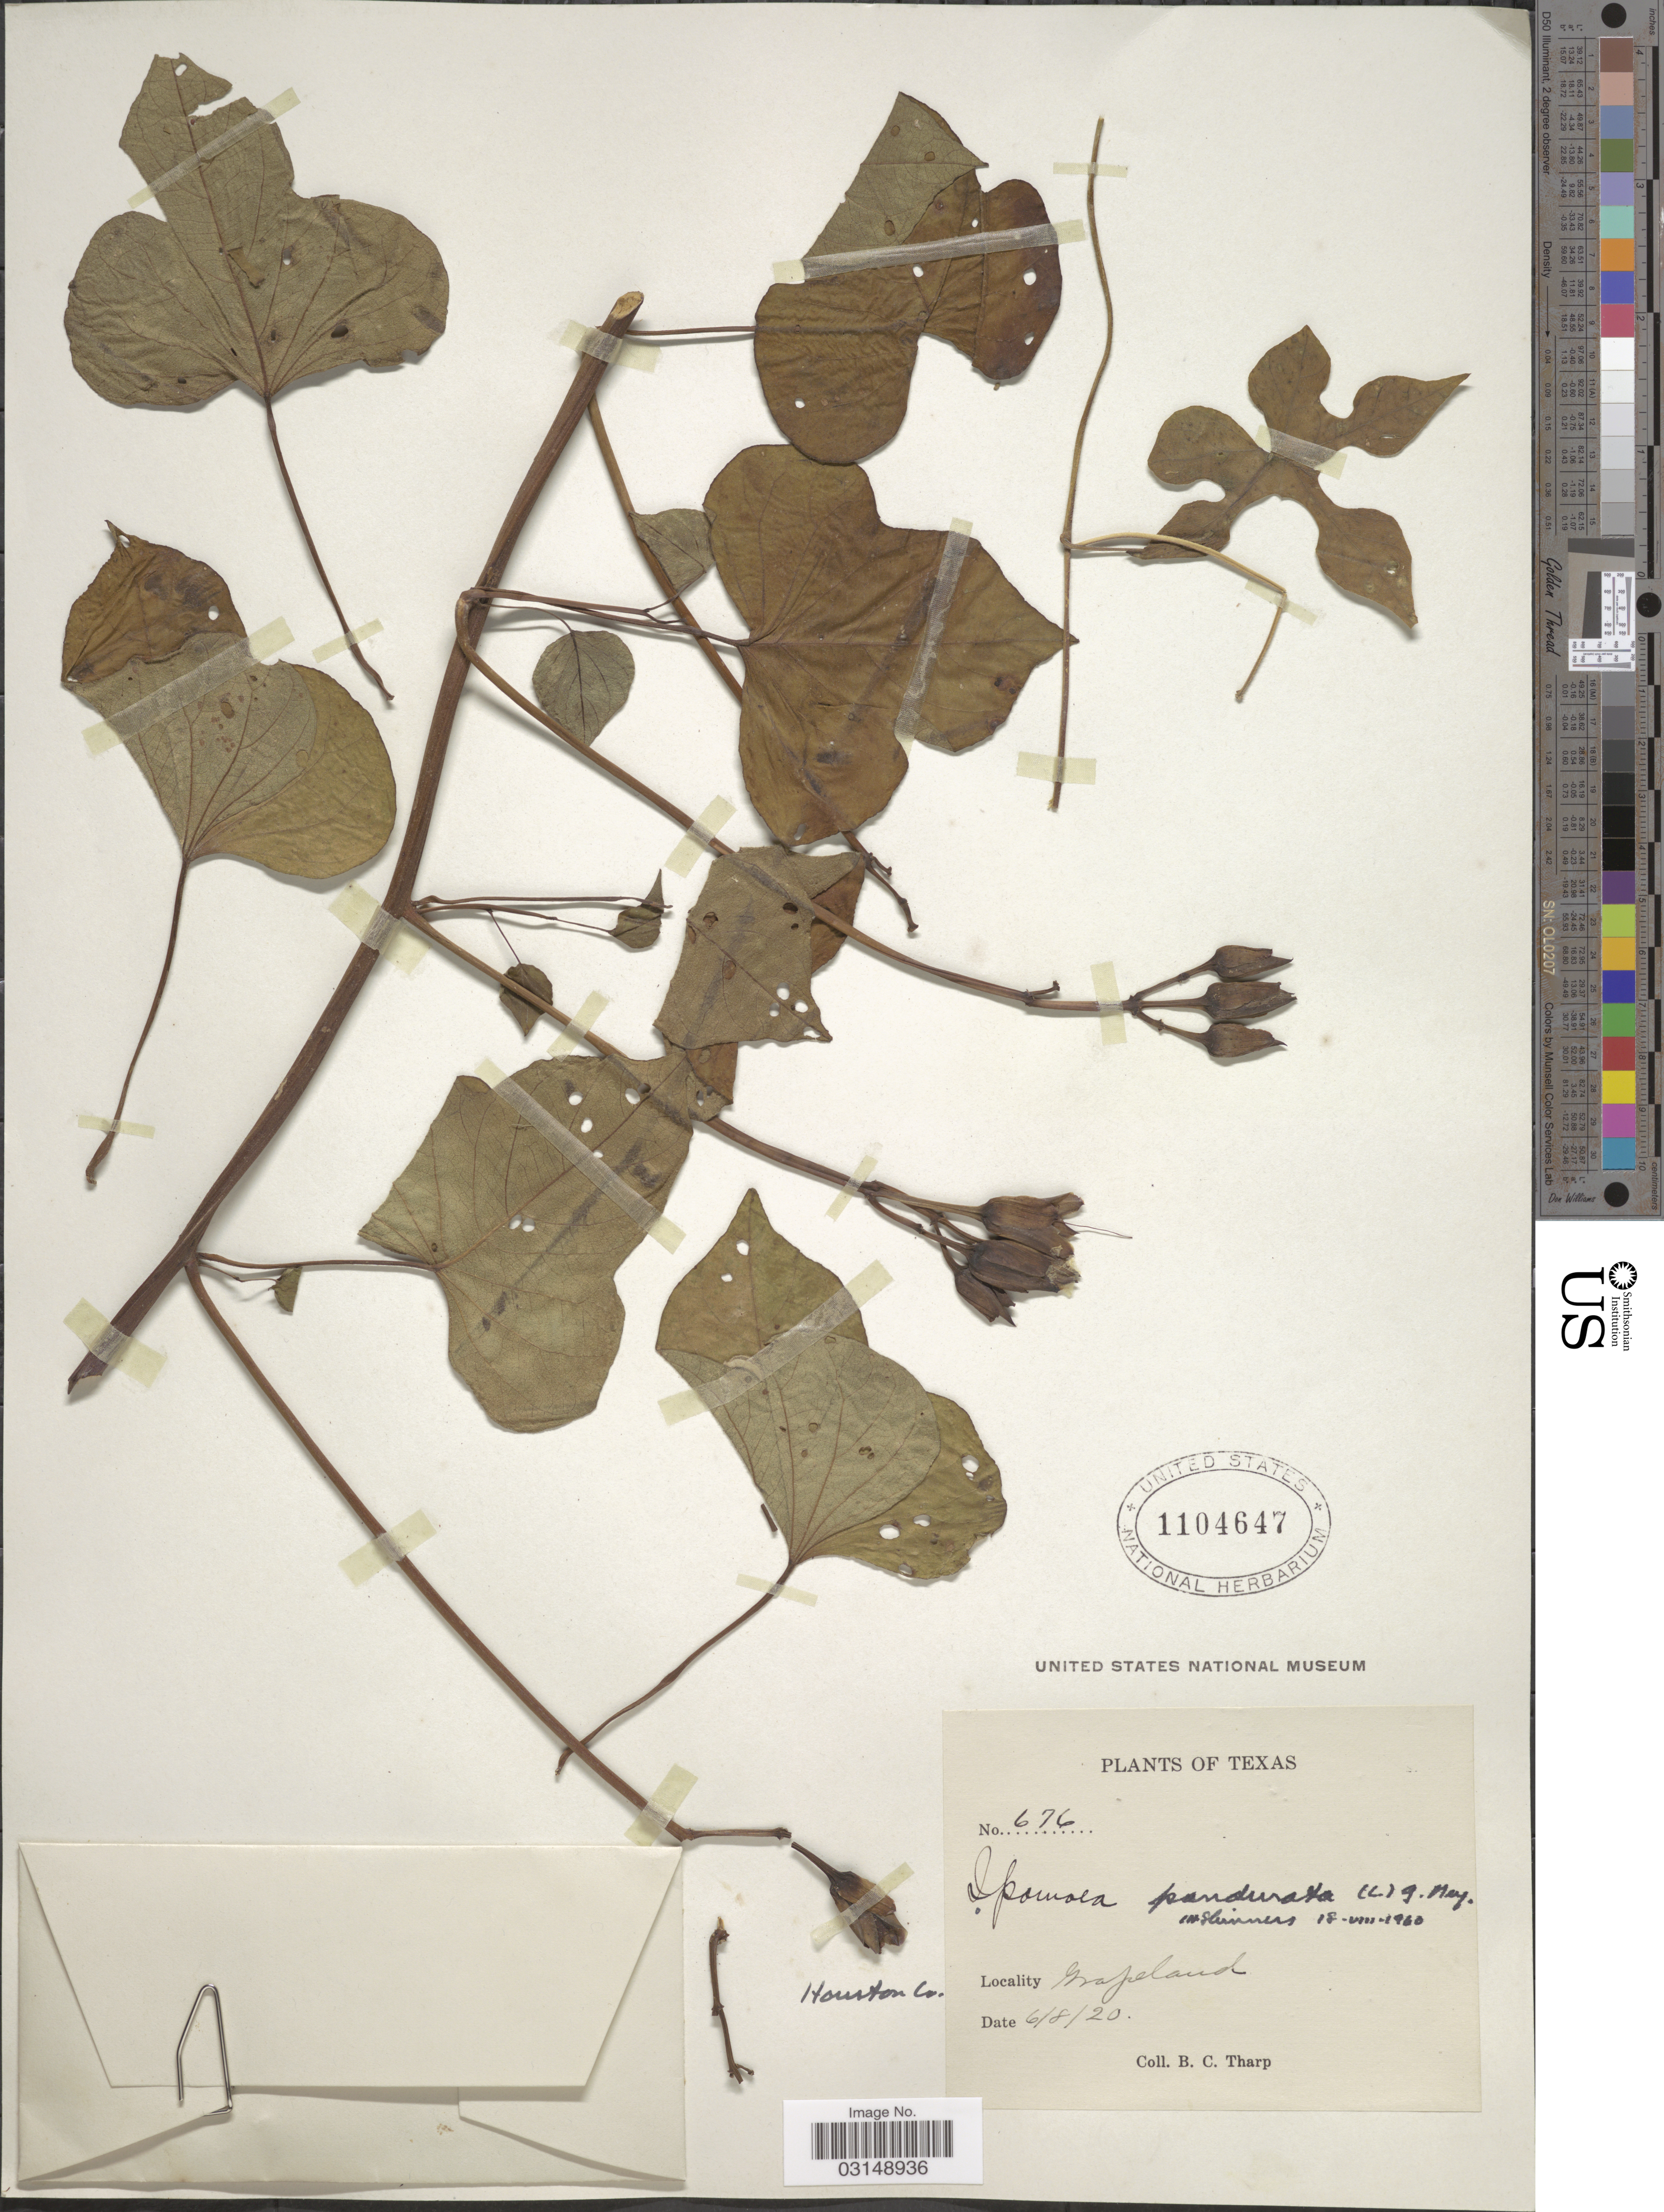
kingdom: Plantae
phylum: Tracheophyta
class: Magnoliopsida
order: Solanales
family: Convolvulaceae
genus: Ipomoea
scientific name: Ipomoea pandurata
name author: (L.) G. Mey.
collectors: B. C. Tharp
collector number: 676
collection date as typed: Transcribed d/m/y: 8/6/20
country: United States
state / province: Texas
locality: Houston Co. Grapeland.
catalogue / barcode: US 1104647